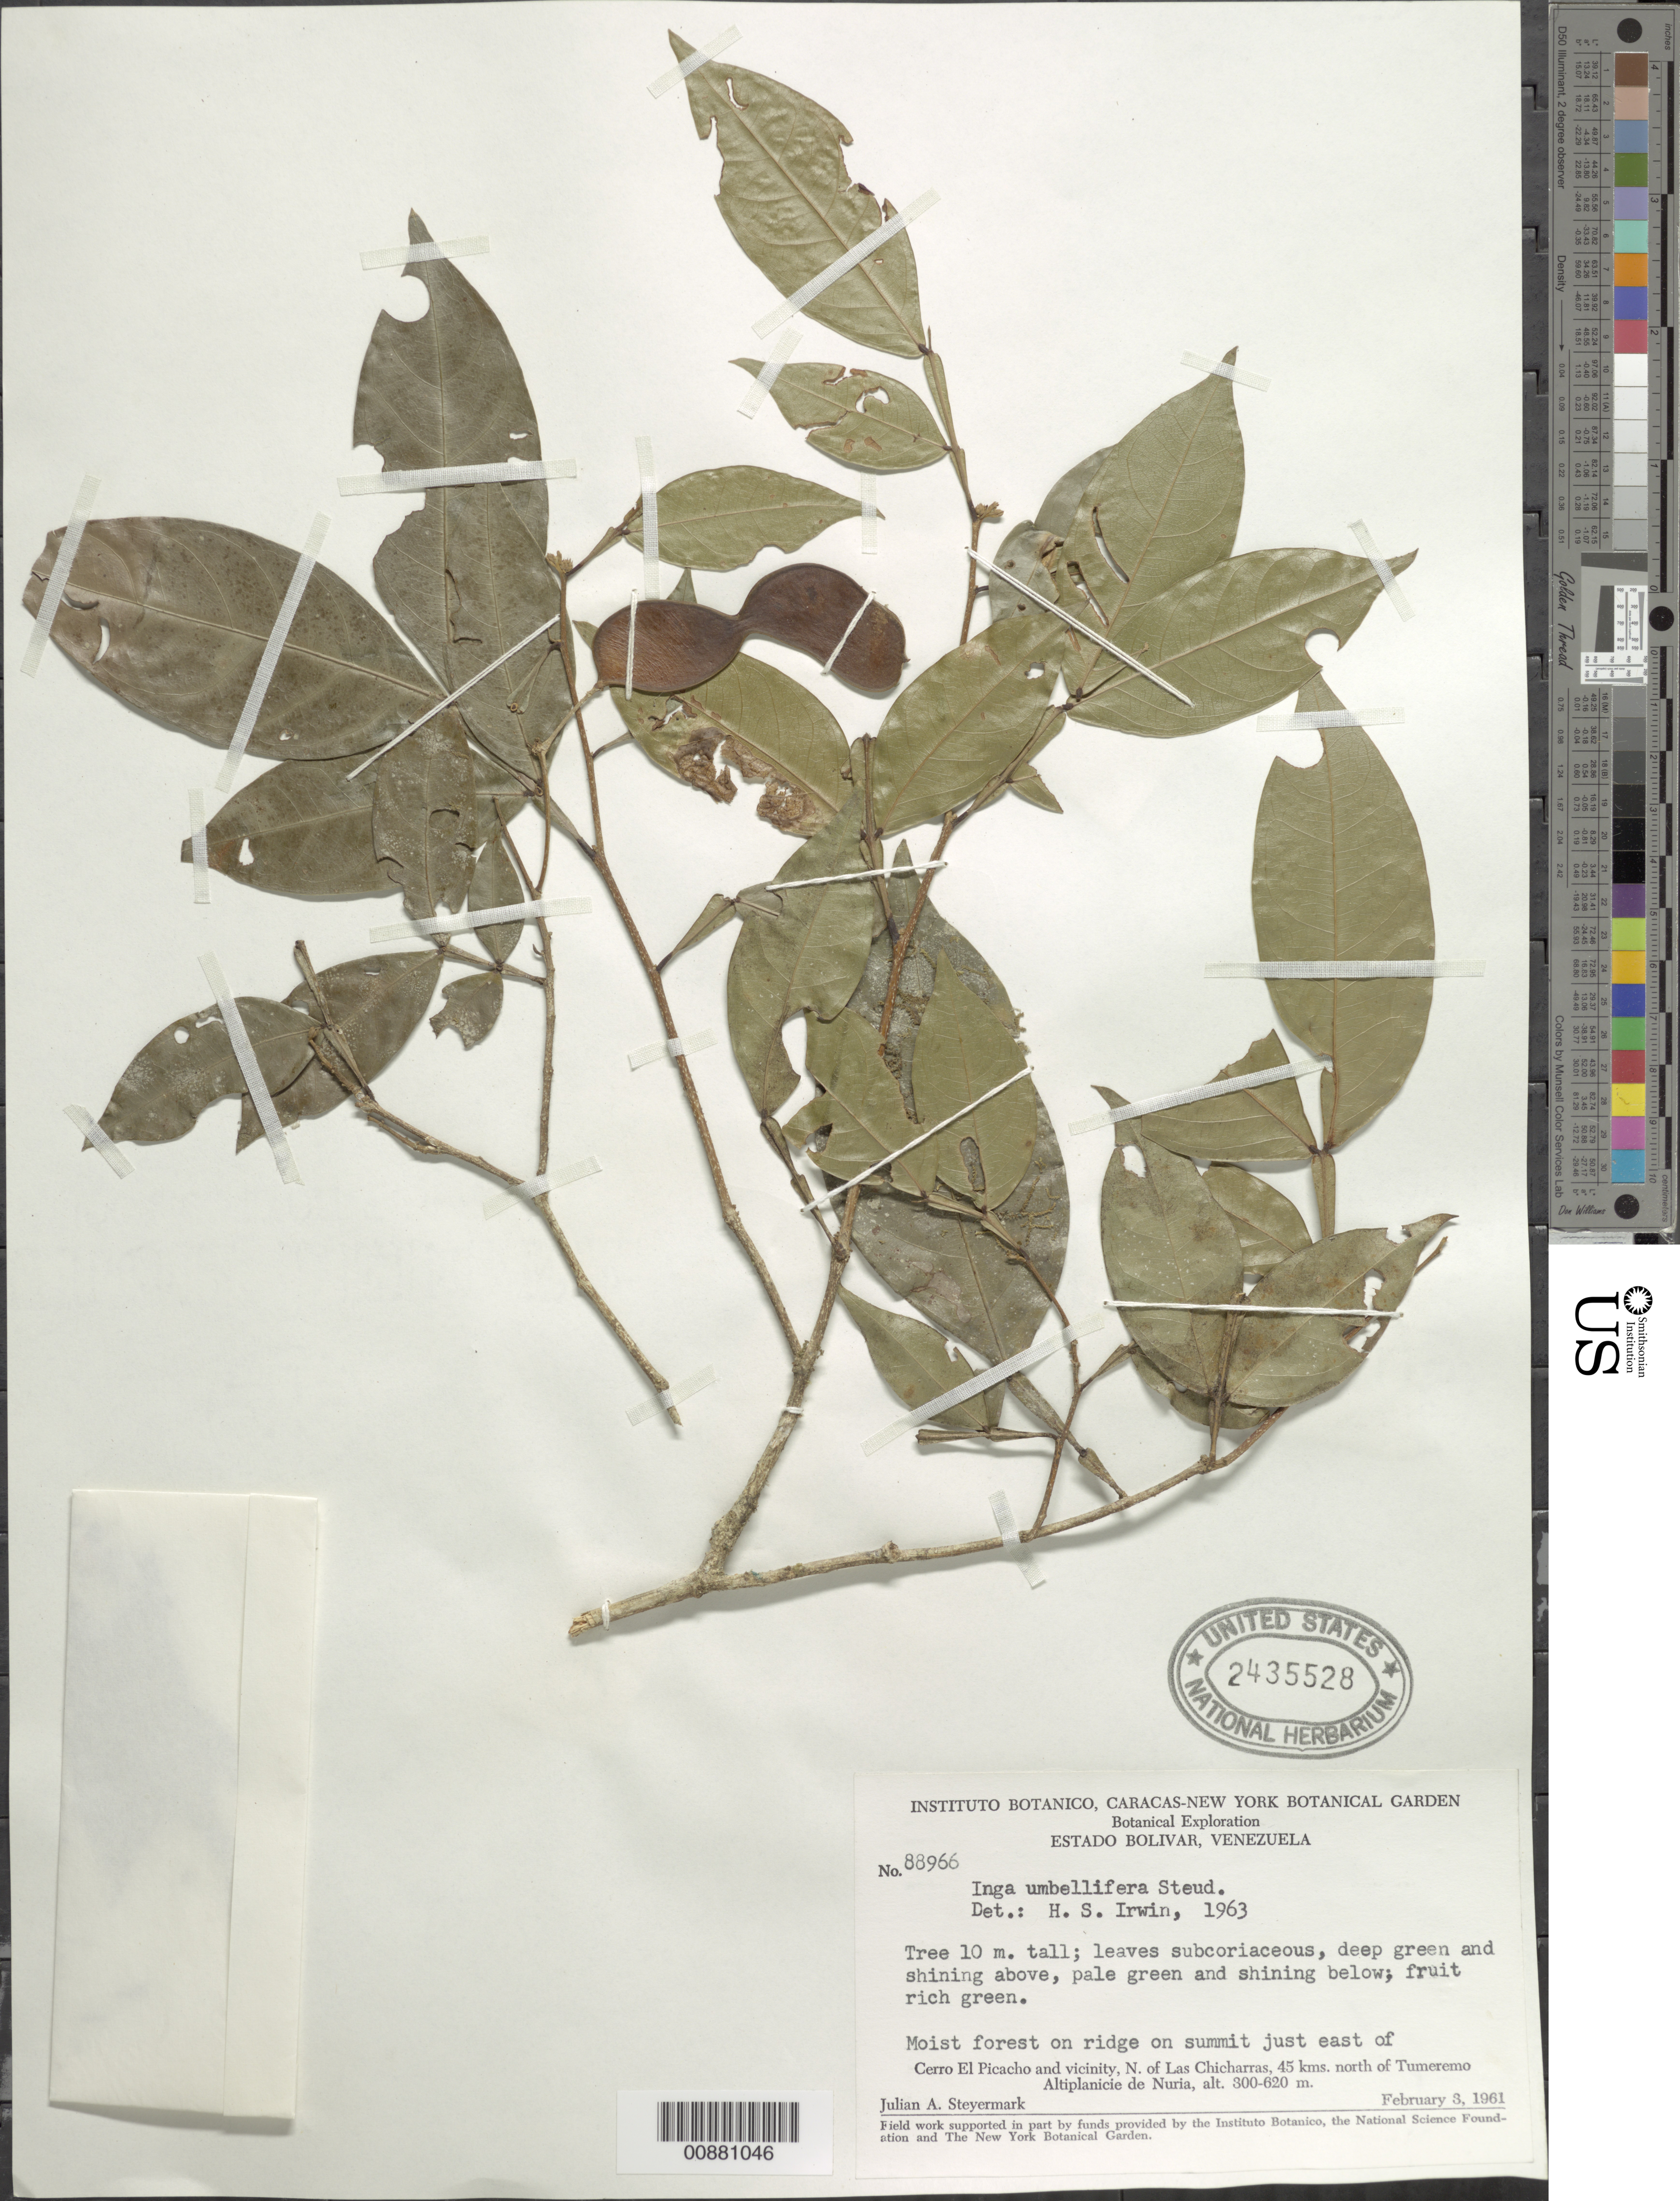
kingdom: Plantae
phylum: Tracheophyta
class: Magnoliopsida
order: Fabales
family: Fabaceae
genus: Inga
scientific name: Inga umbellifera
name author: (Vahl) Steud. ex DC.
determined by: Irwin, Howard S.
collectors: J. Steyermark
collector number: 88966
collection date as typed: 3-Feb-61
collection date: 1961-02-03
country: Venezuela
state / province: Bolívar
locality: Cerro El Picacho, just east of, N of Las Chicarras, 45 km north of Tumeremo, Altiplanicie de Nuria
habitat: Moist forest on ridge on summit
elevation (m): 300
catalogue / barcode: US 2435528